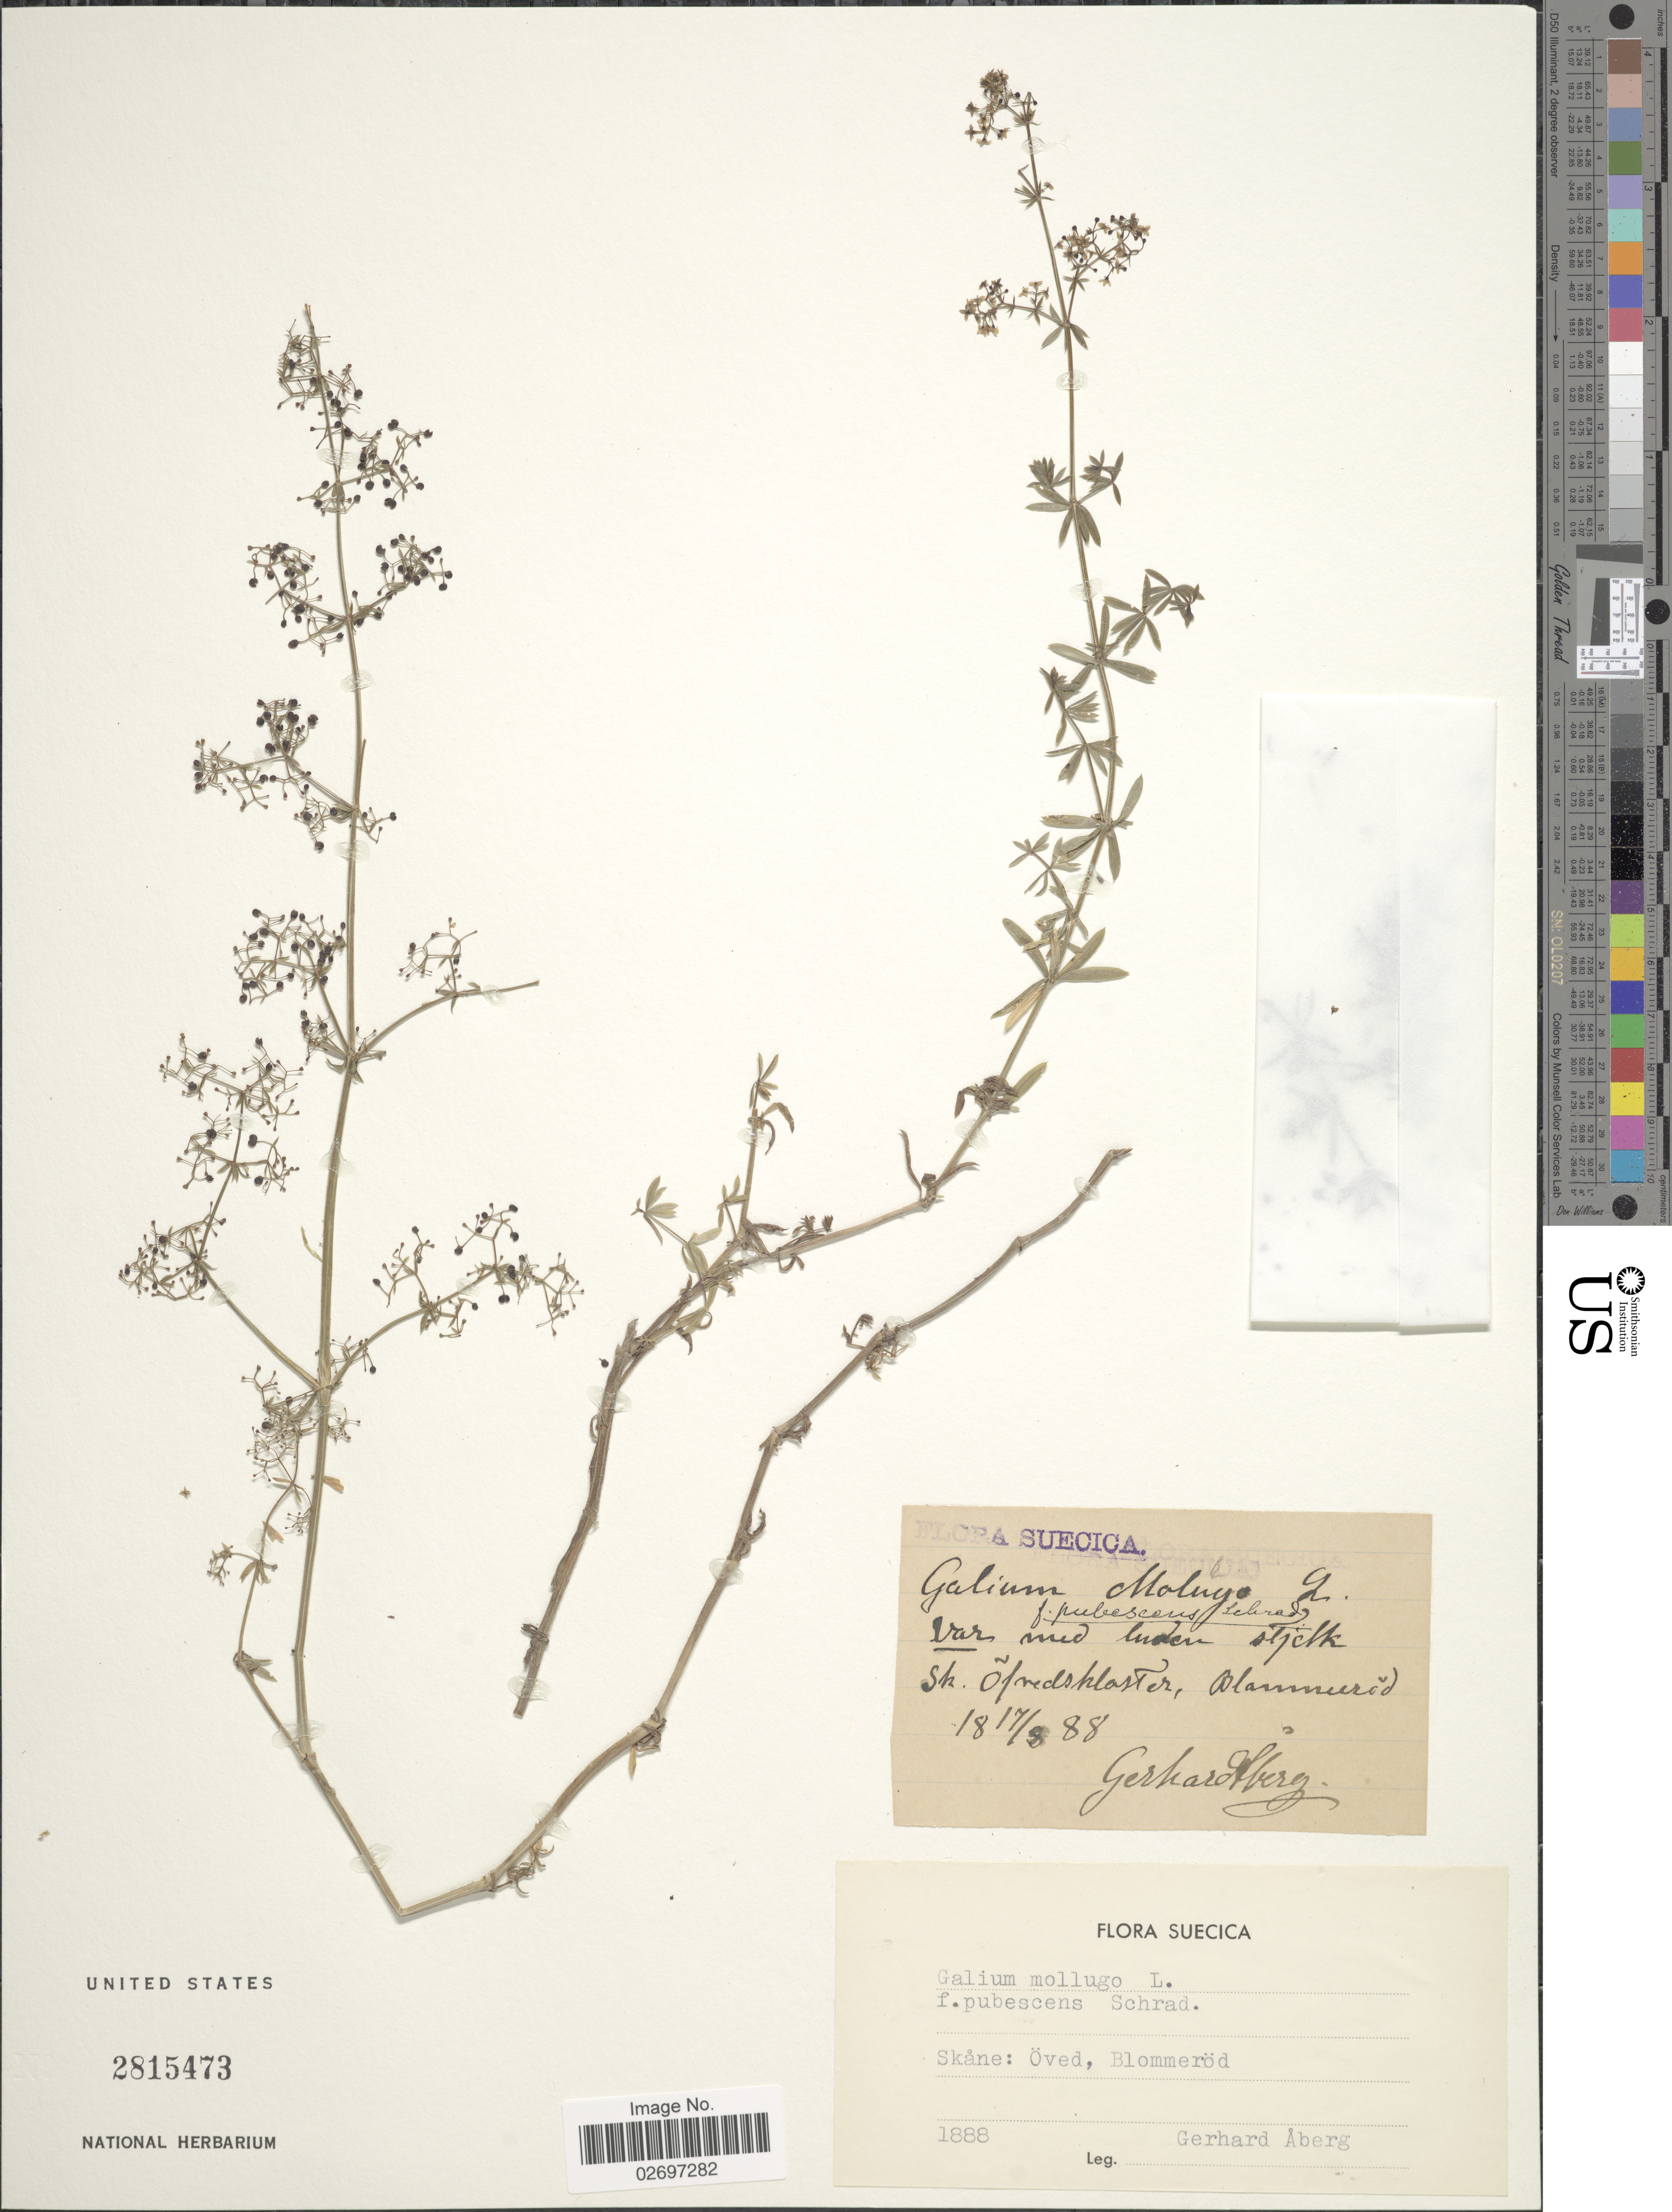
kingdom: Plantae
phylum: Tracheophyta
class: Magnoliopsida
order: Gentianales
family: Rubiaceae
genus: Galium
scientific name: Galium mollugo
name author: L.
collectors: G. Aberg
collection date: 1888-08-17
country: Sweden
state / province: Skåne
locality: Suecica. Oved, Blommeröd. Ofredsklaster [interpreted].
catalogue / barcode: US 2815473